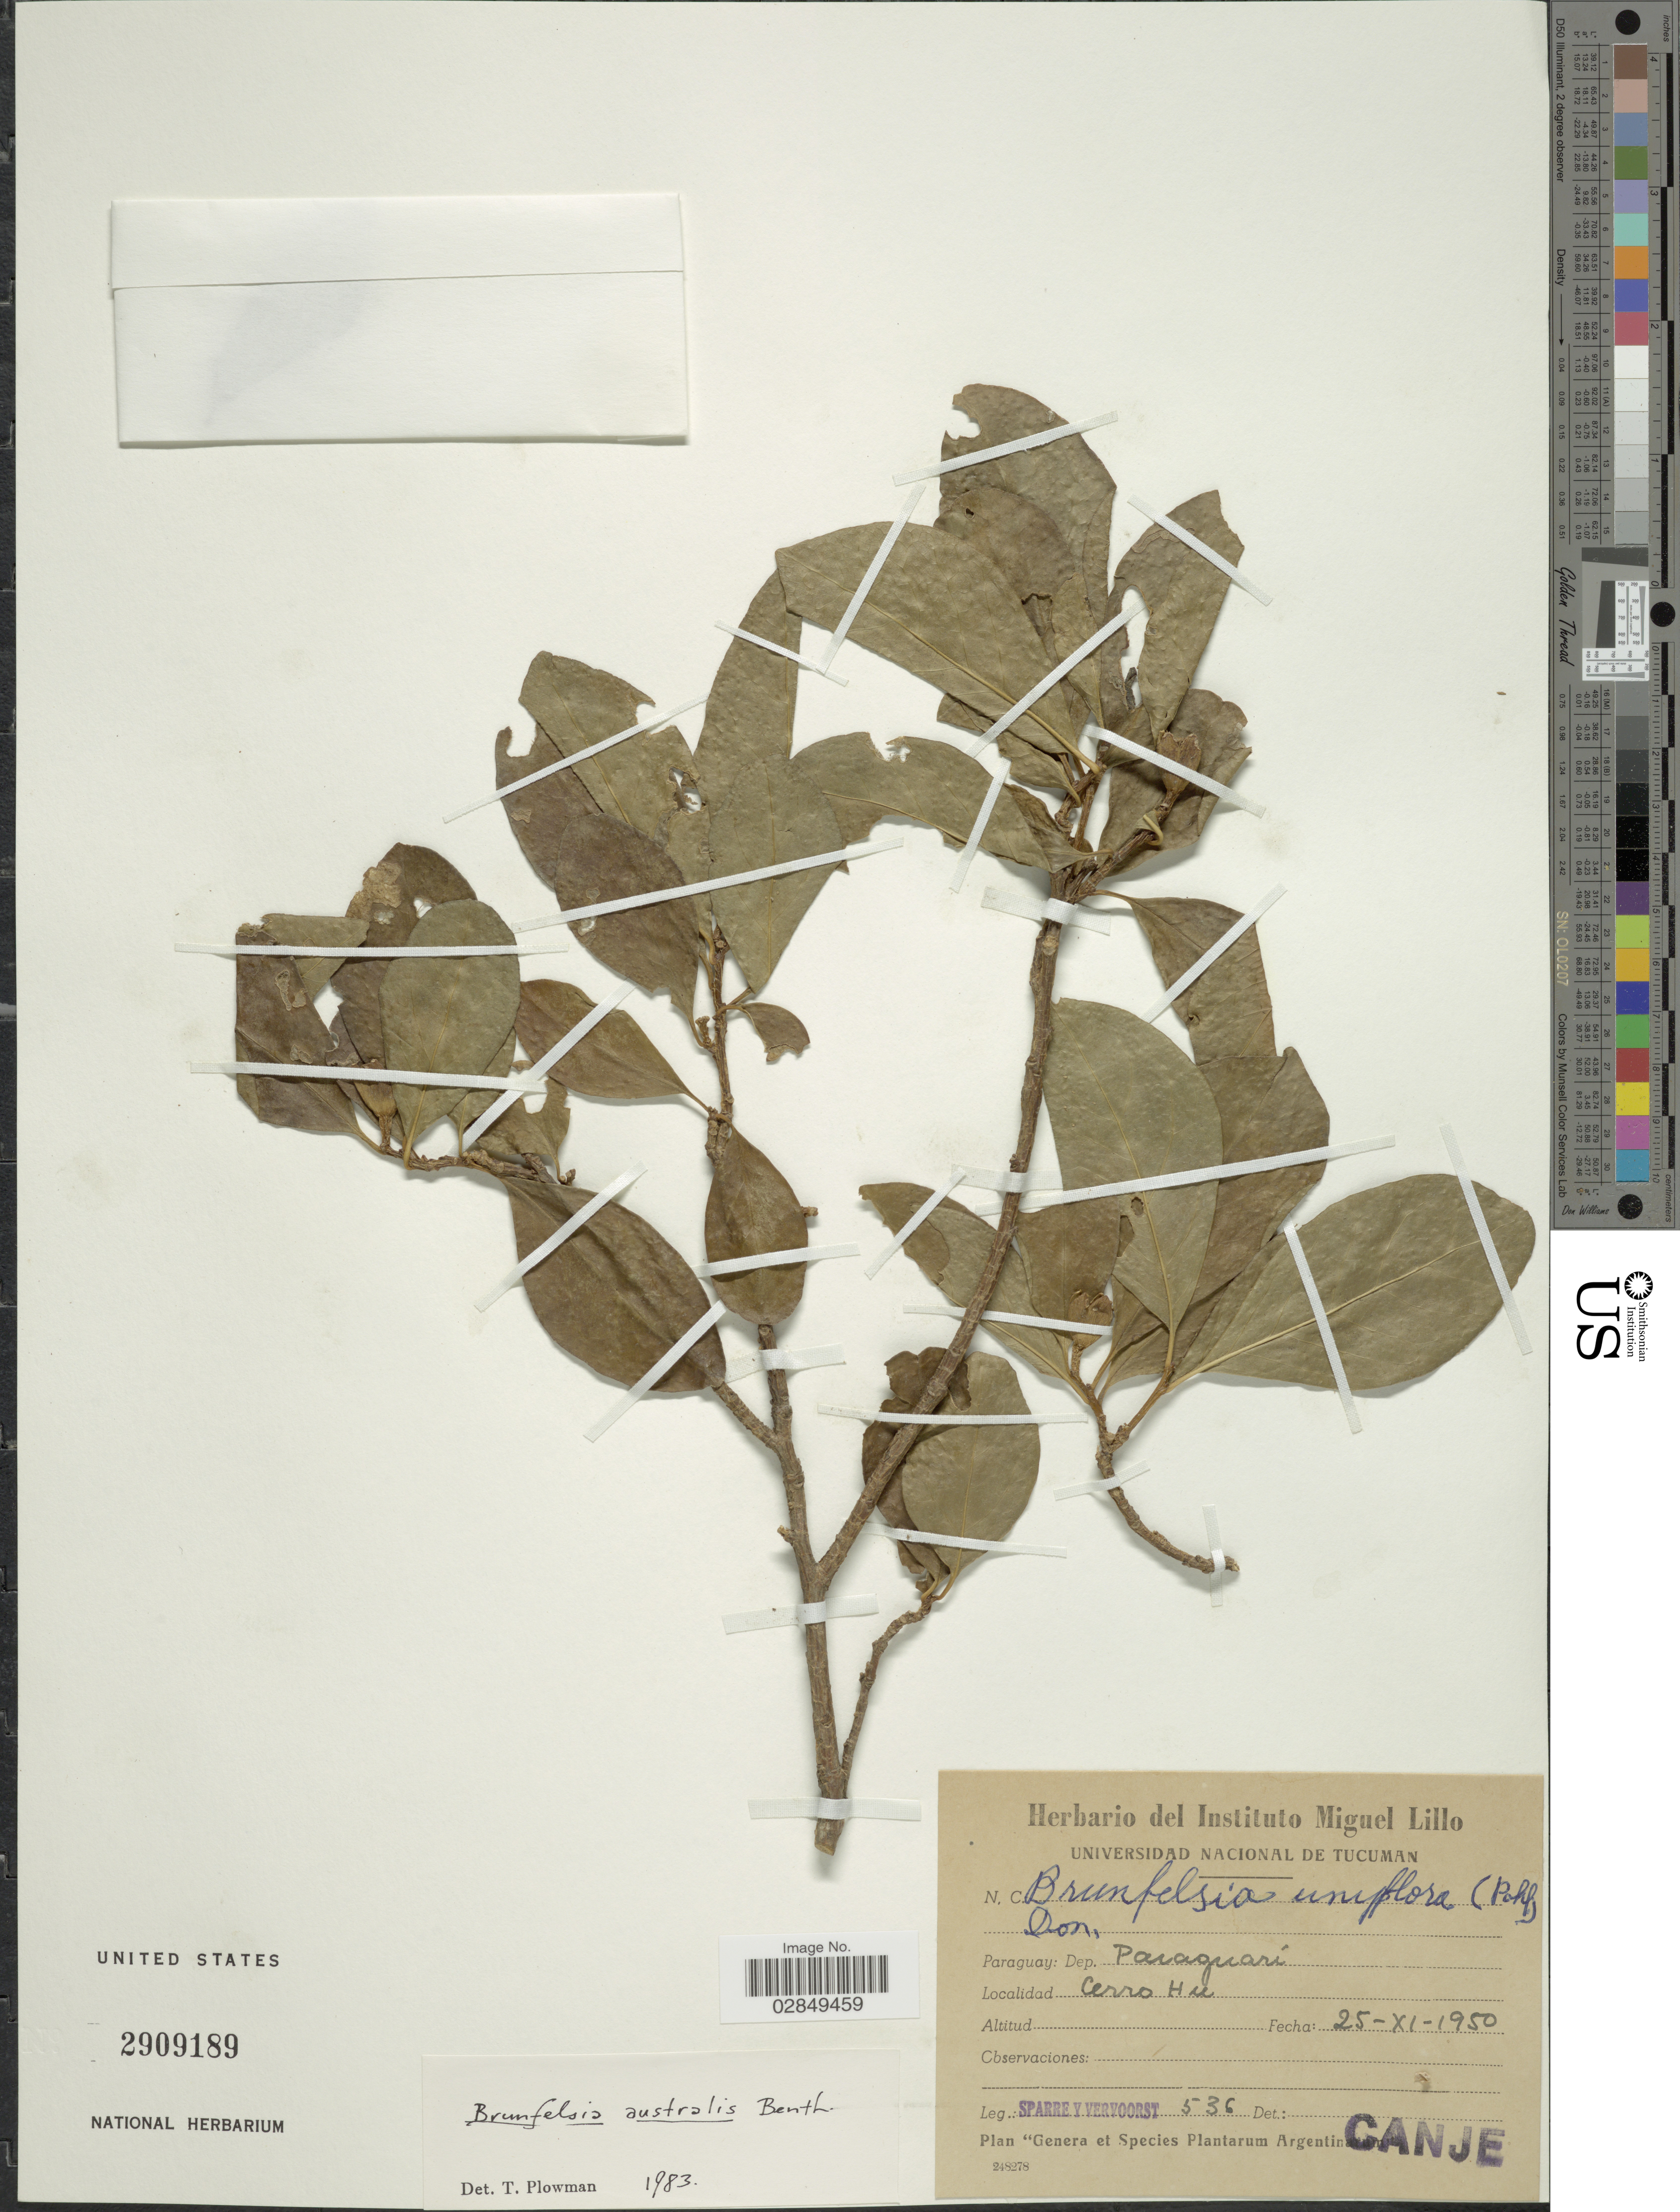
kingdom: Plantae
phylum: Tracheophyta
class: Magnoliopsida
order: Solanales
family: Solanaceae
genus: Brunfelsia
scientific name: Brunfelsia australis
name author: Benth.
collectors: Sparre & Vervoost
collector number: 536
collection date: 1950-09-25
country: Paraguay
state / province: Paraguari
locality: Dep. Paraguari. Cerro Hu.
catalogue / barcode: US 2909189